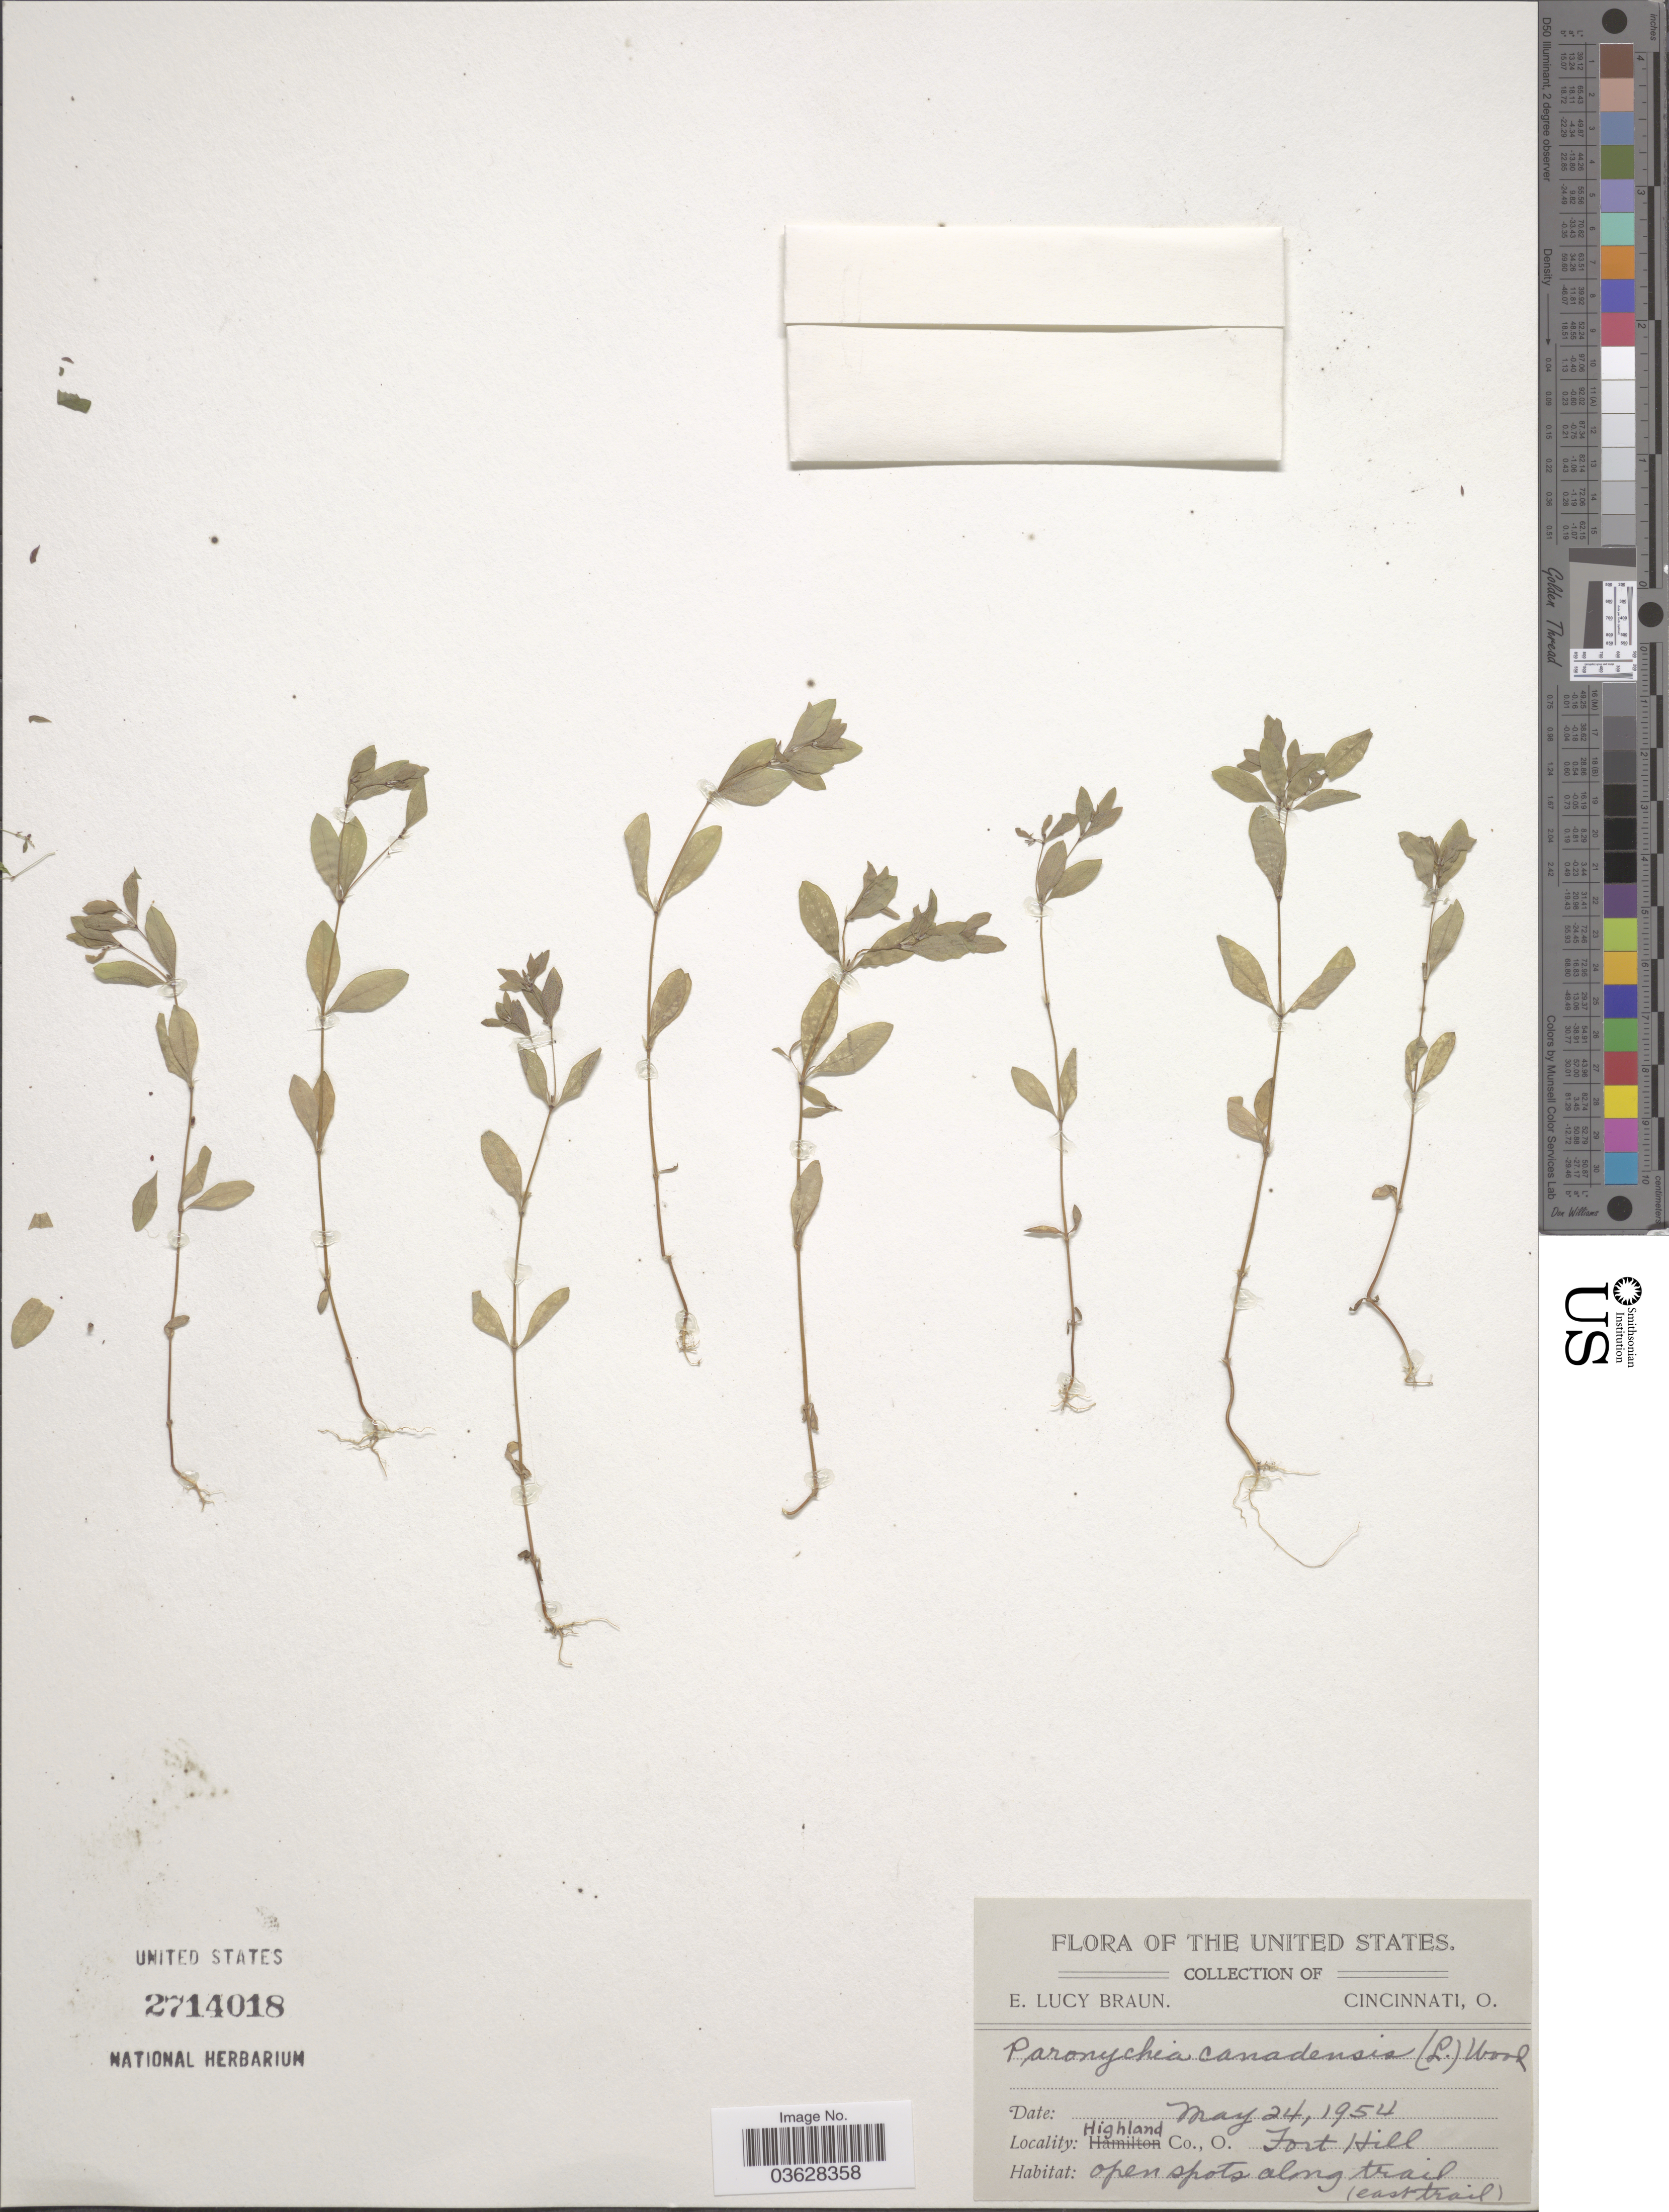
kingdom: Plantae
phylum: Tracheophyta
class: Magnoliopsida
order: Caryophyllales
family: Caryophyllaceae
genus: Paronychia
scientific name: Paronychia canadensis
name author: (L.) Alph. Wood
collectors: E. L. Braun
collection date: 1954-05-24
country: United States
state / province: Ohio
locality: Highland Co. Fort Hill. Along trail (east trail).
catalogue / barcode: US 2714018